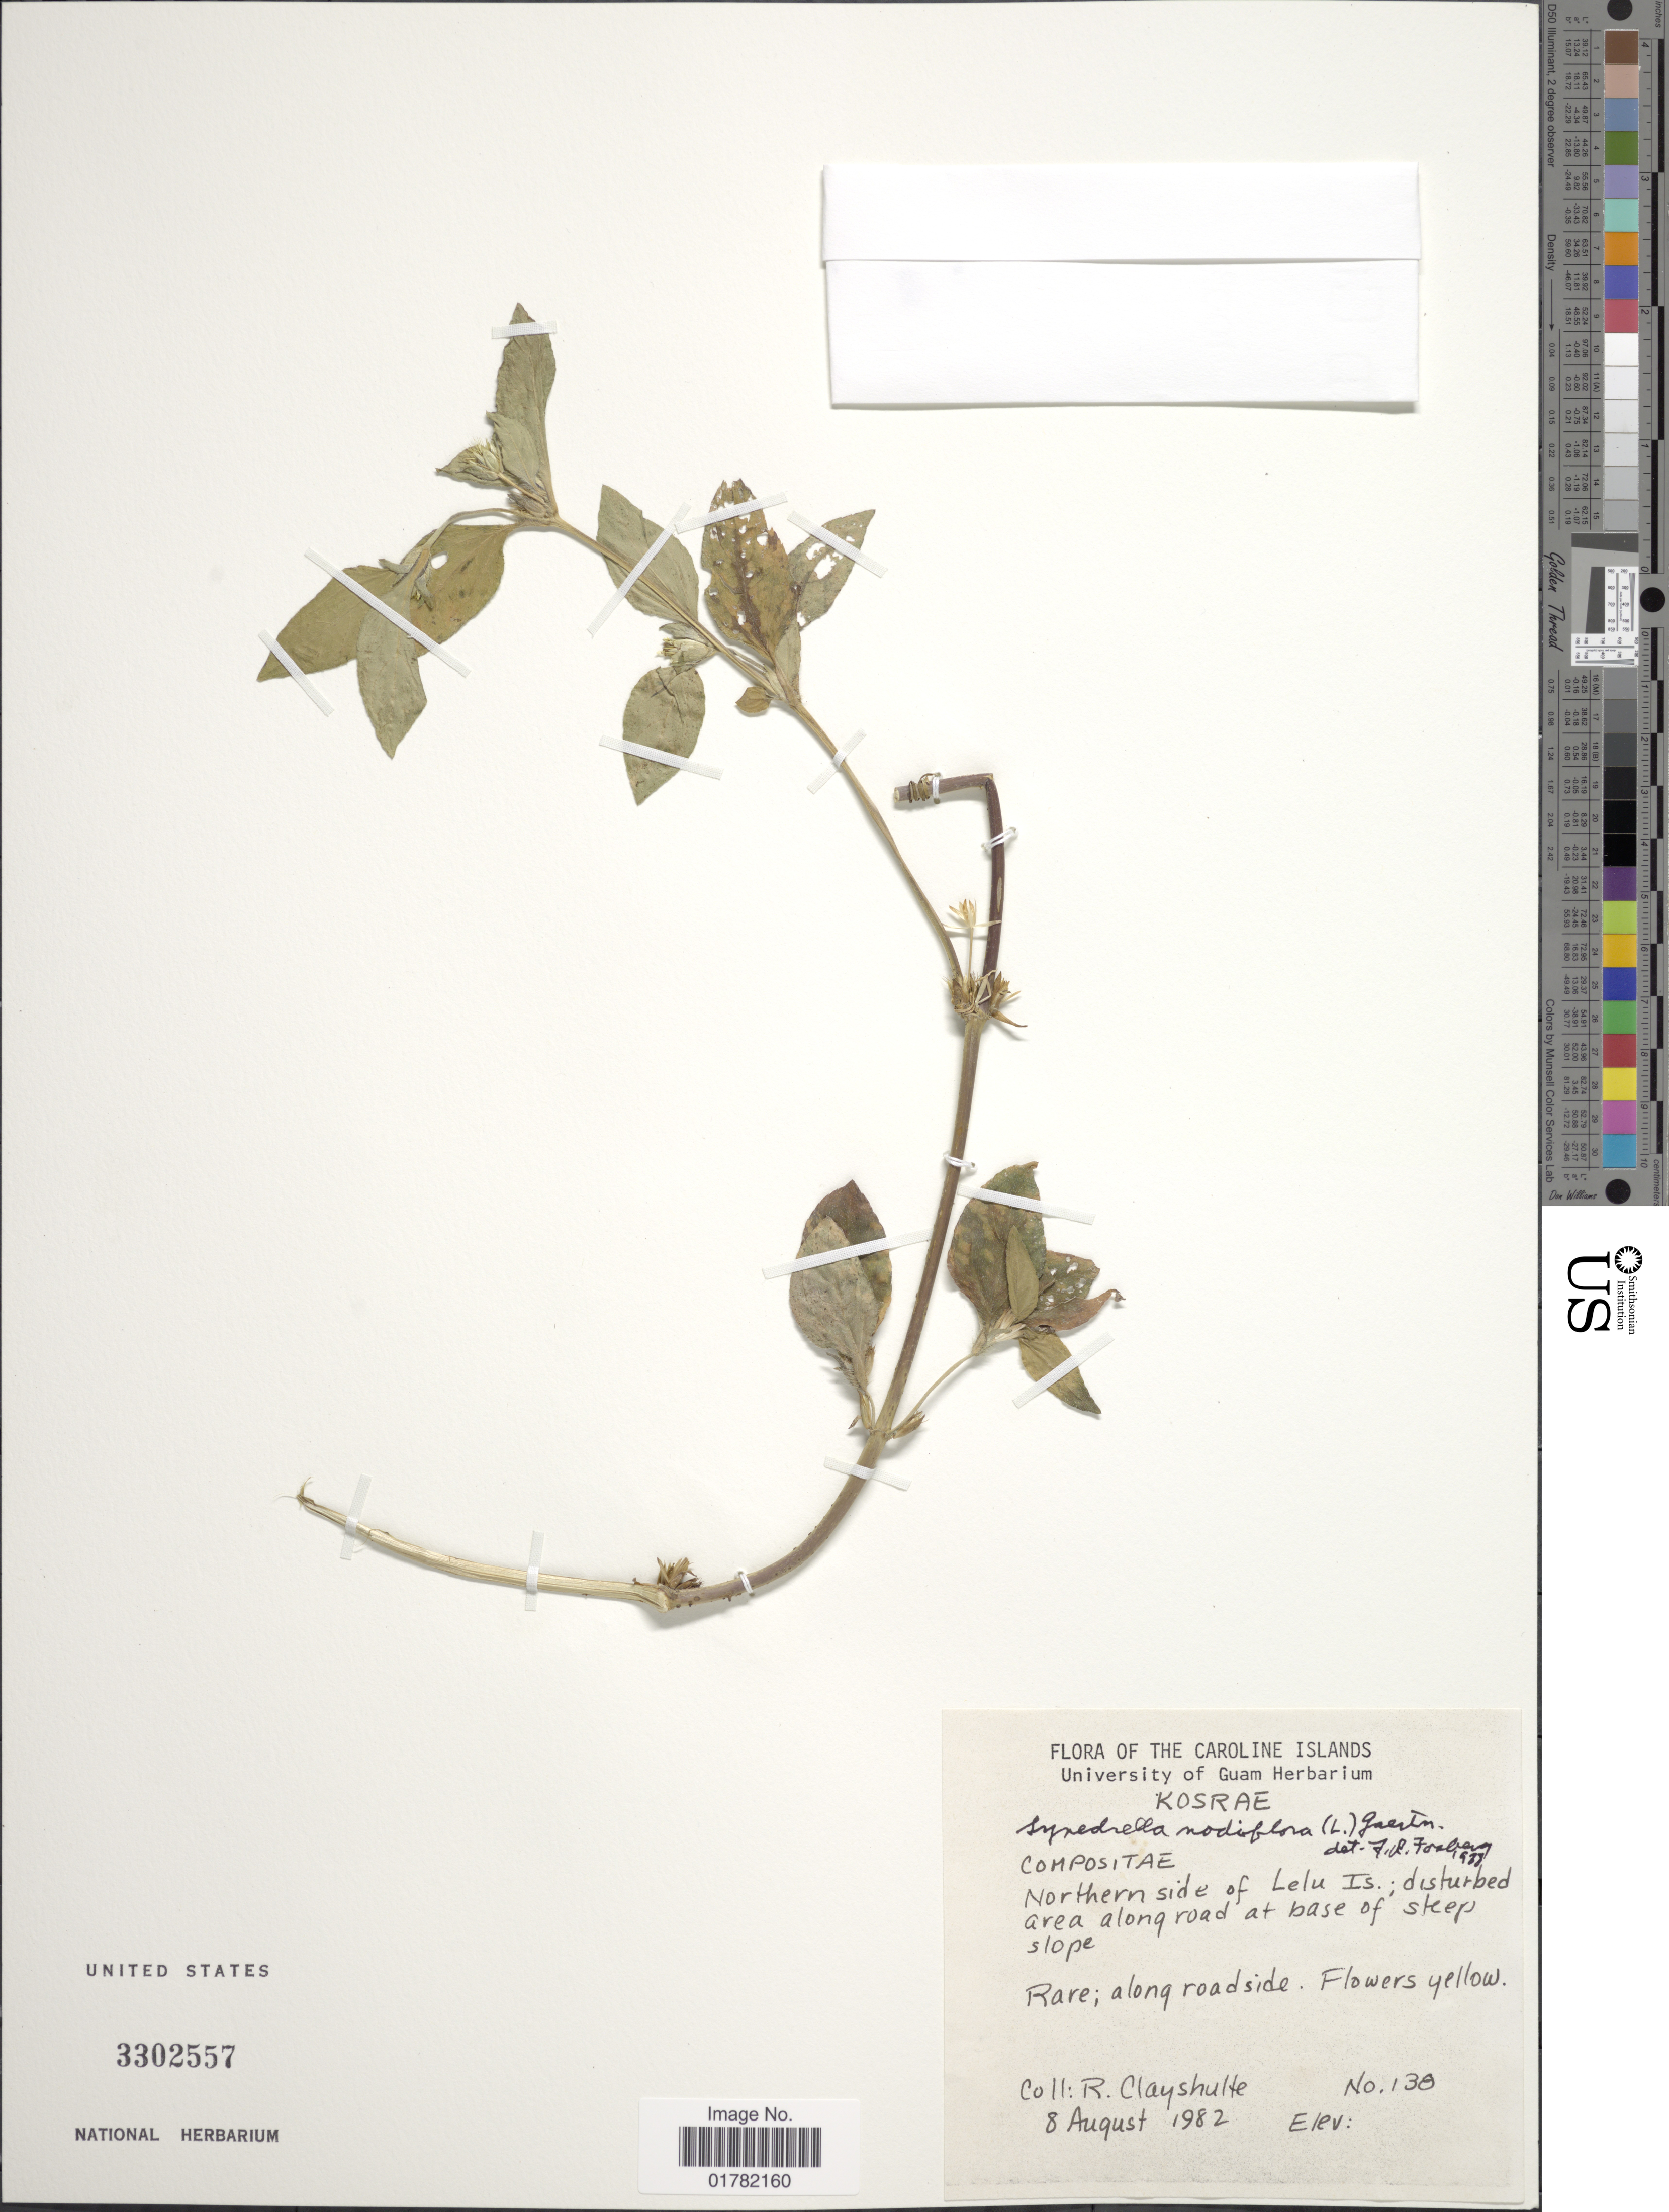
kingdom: Plantae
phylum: Tracheophyta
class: Magnoliopsida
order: Asterales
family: Asteraceae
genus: Synedrella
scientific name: Synedrella nodiflora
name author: (L.) Gaertn.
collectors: R. Clayshulte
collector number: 130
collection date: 1982-08-08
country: Micronesia, Federated States of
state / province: Kosrae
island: Lelu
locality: The Caroline Islands, Northern side of Lelu Is; disturbed area along road at base of steep slope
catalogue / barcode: US 3302557